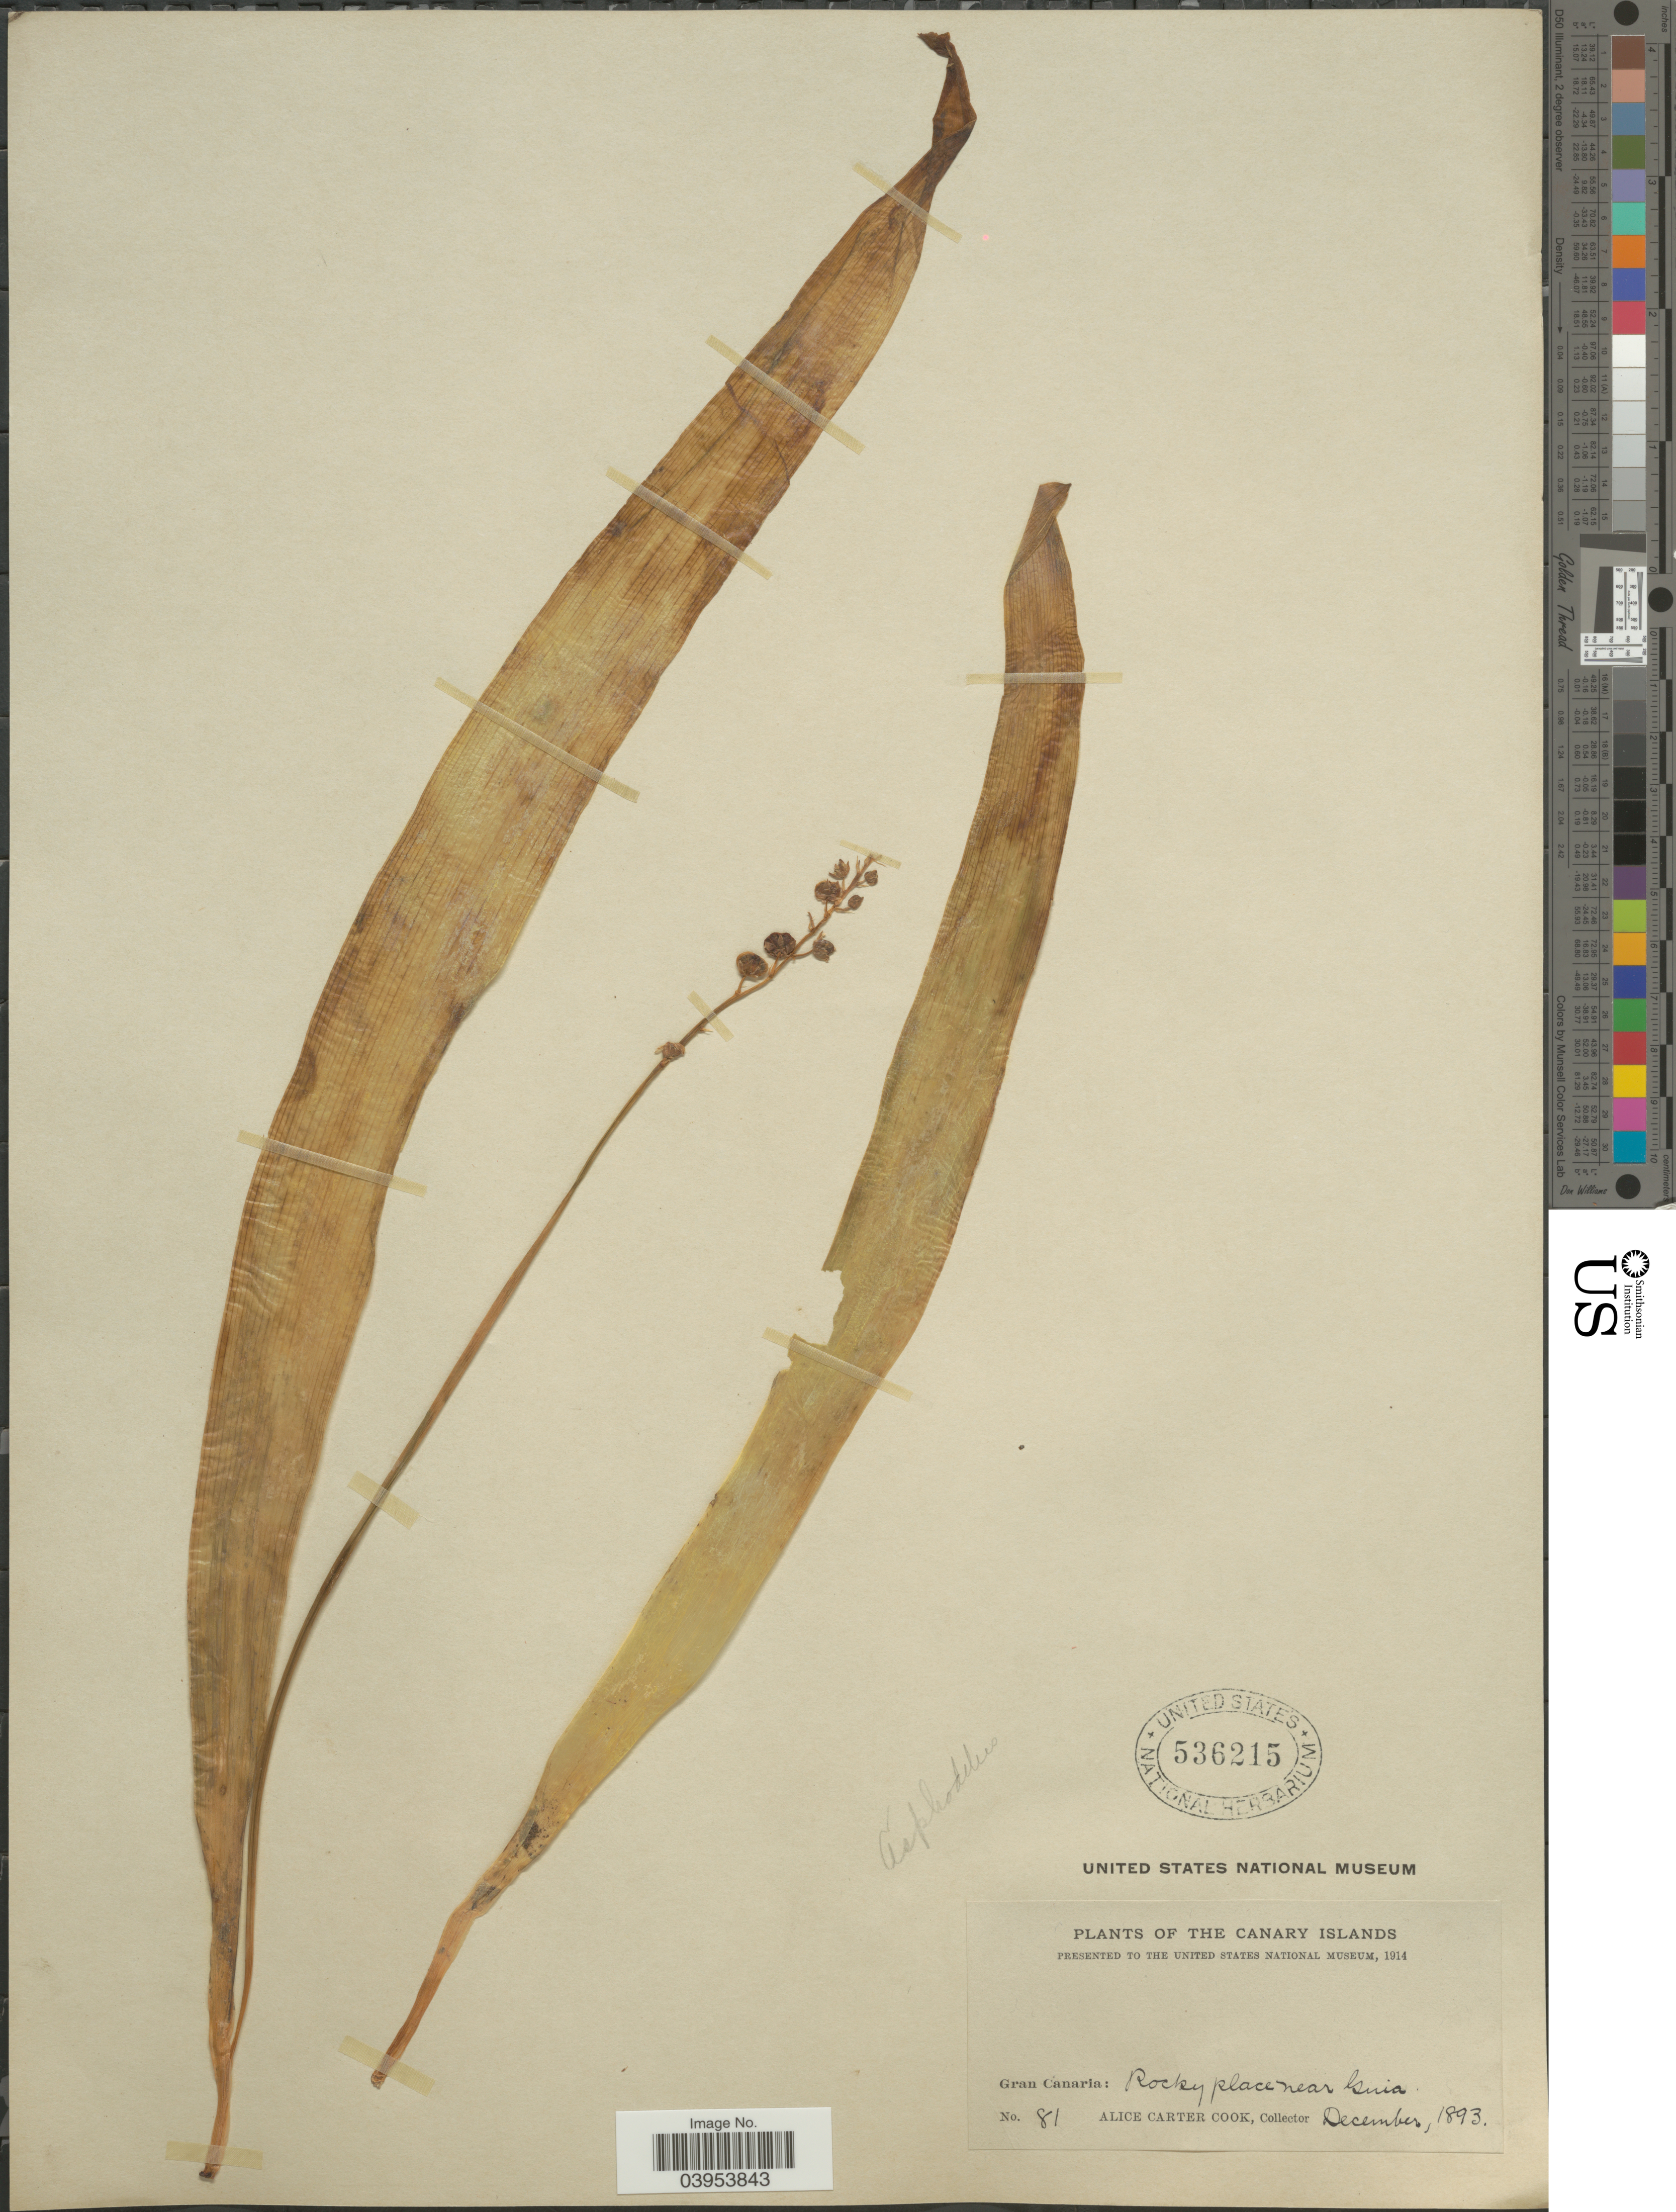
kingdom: Plantae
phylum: Tracheophyta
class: Liliopsida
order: Asparagales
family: Asphodelaceae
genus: Asphodelus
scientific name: Asphodelus sp.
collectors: Alice C. Cook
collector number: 81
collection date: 1893-12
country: Spain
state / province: Canarias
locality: The Canary Islands. Gran Canaria: Rocky place near Guia.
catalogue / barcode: US 536215